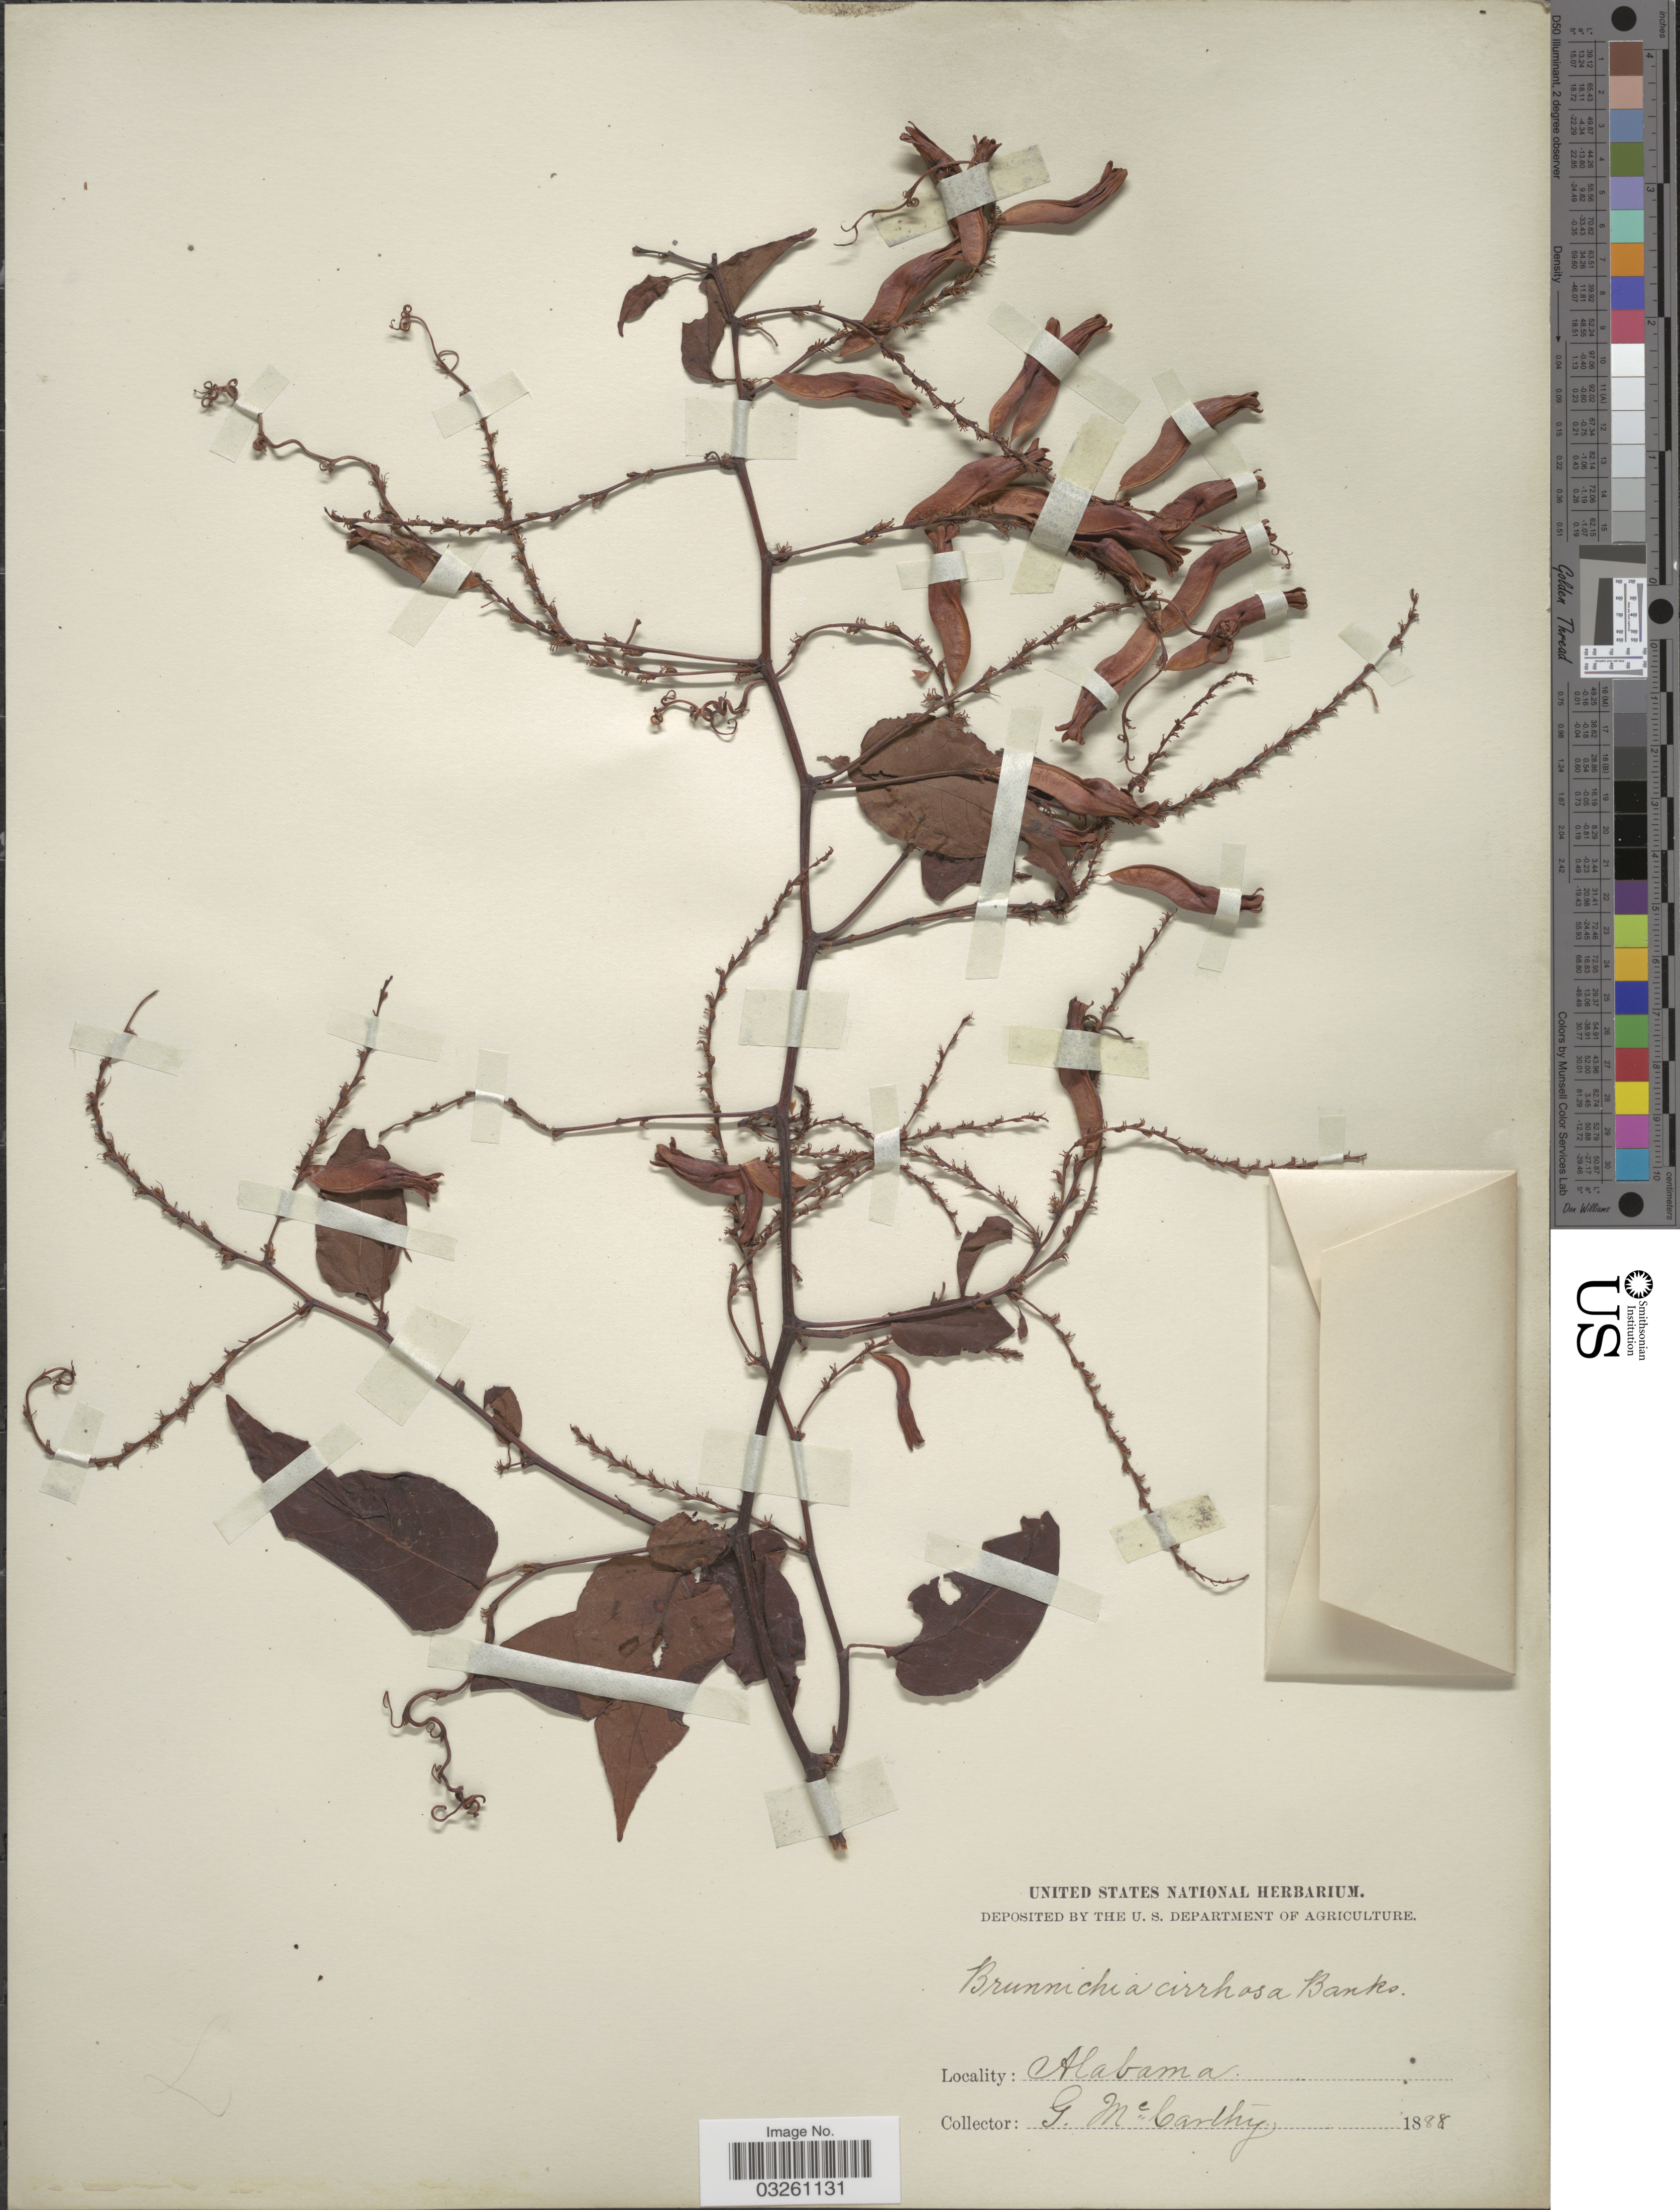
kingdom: Plantae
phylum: Tracheophyta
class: Magnoliopsida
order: Caryophyllales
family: Polygonaceae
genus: Brunnichia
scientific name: Brunnichia cirrhosa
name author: Gaertn.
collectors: G. M. McCarthy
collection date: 1888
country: United States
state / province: Alabama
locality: Alabama.